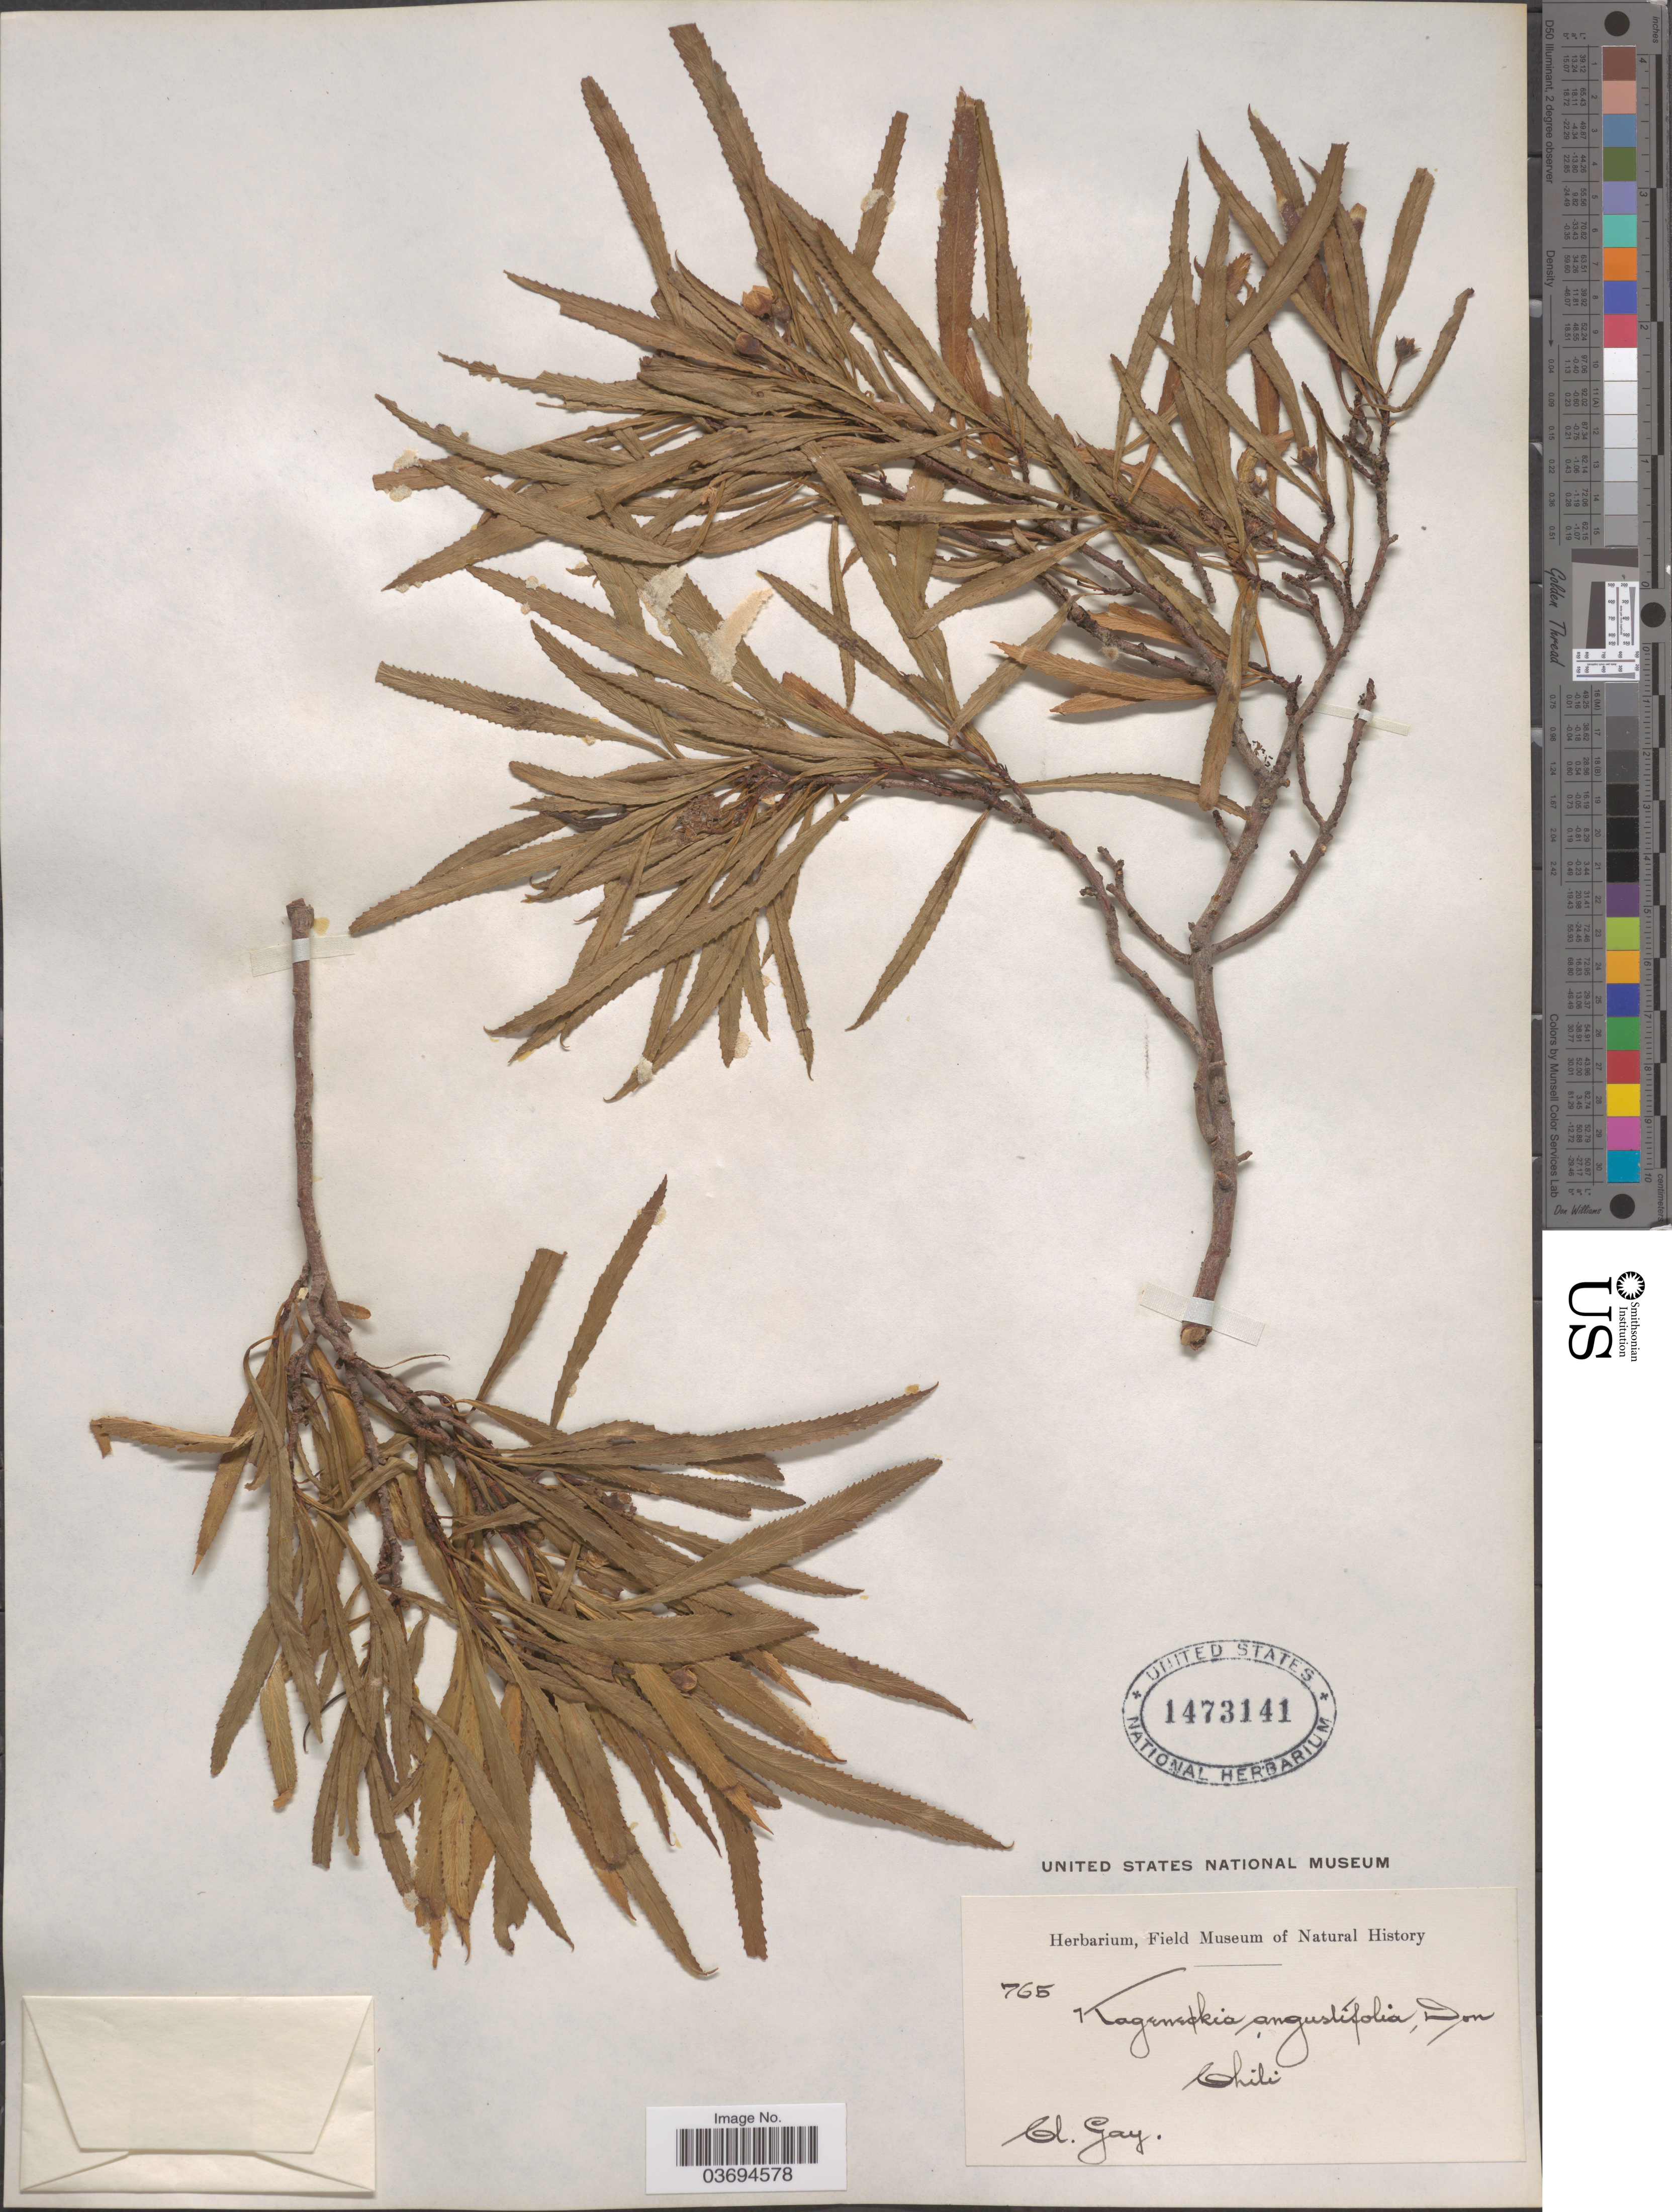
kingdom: Plantae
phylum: Tracheophyta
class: Magnoliopsida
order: Rosales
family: Rosaceae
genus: Kageneckia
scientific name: Kageneckia angustifolia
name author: D. Don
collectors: C. Gay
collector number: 765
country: Chile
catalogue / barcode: US 1473141